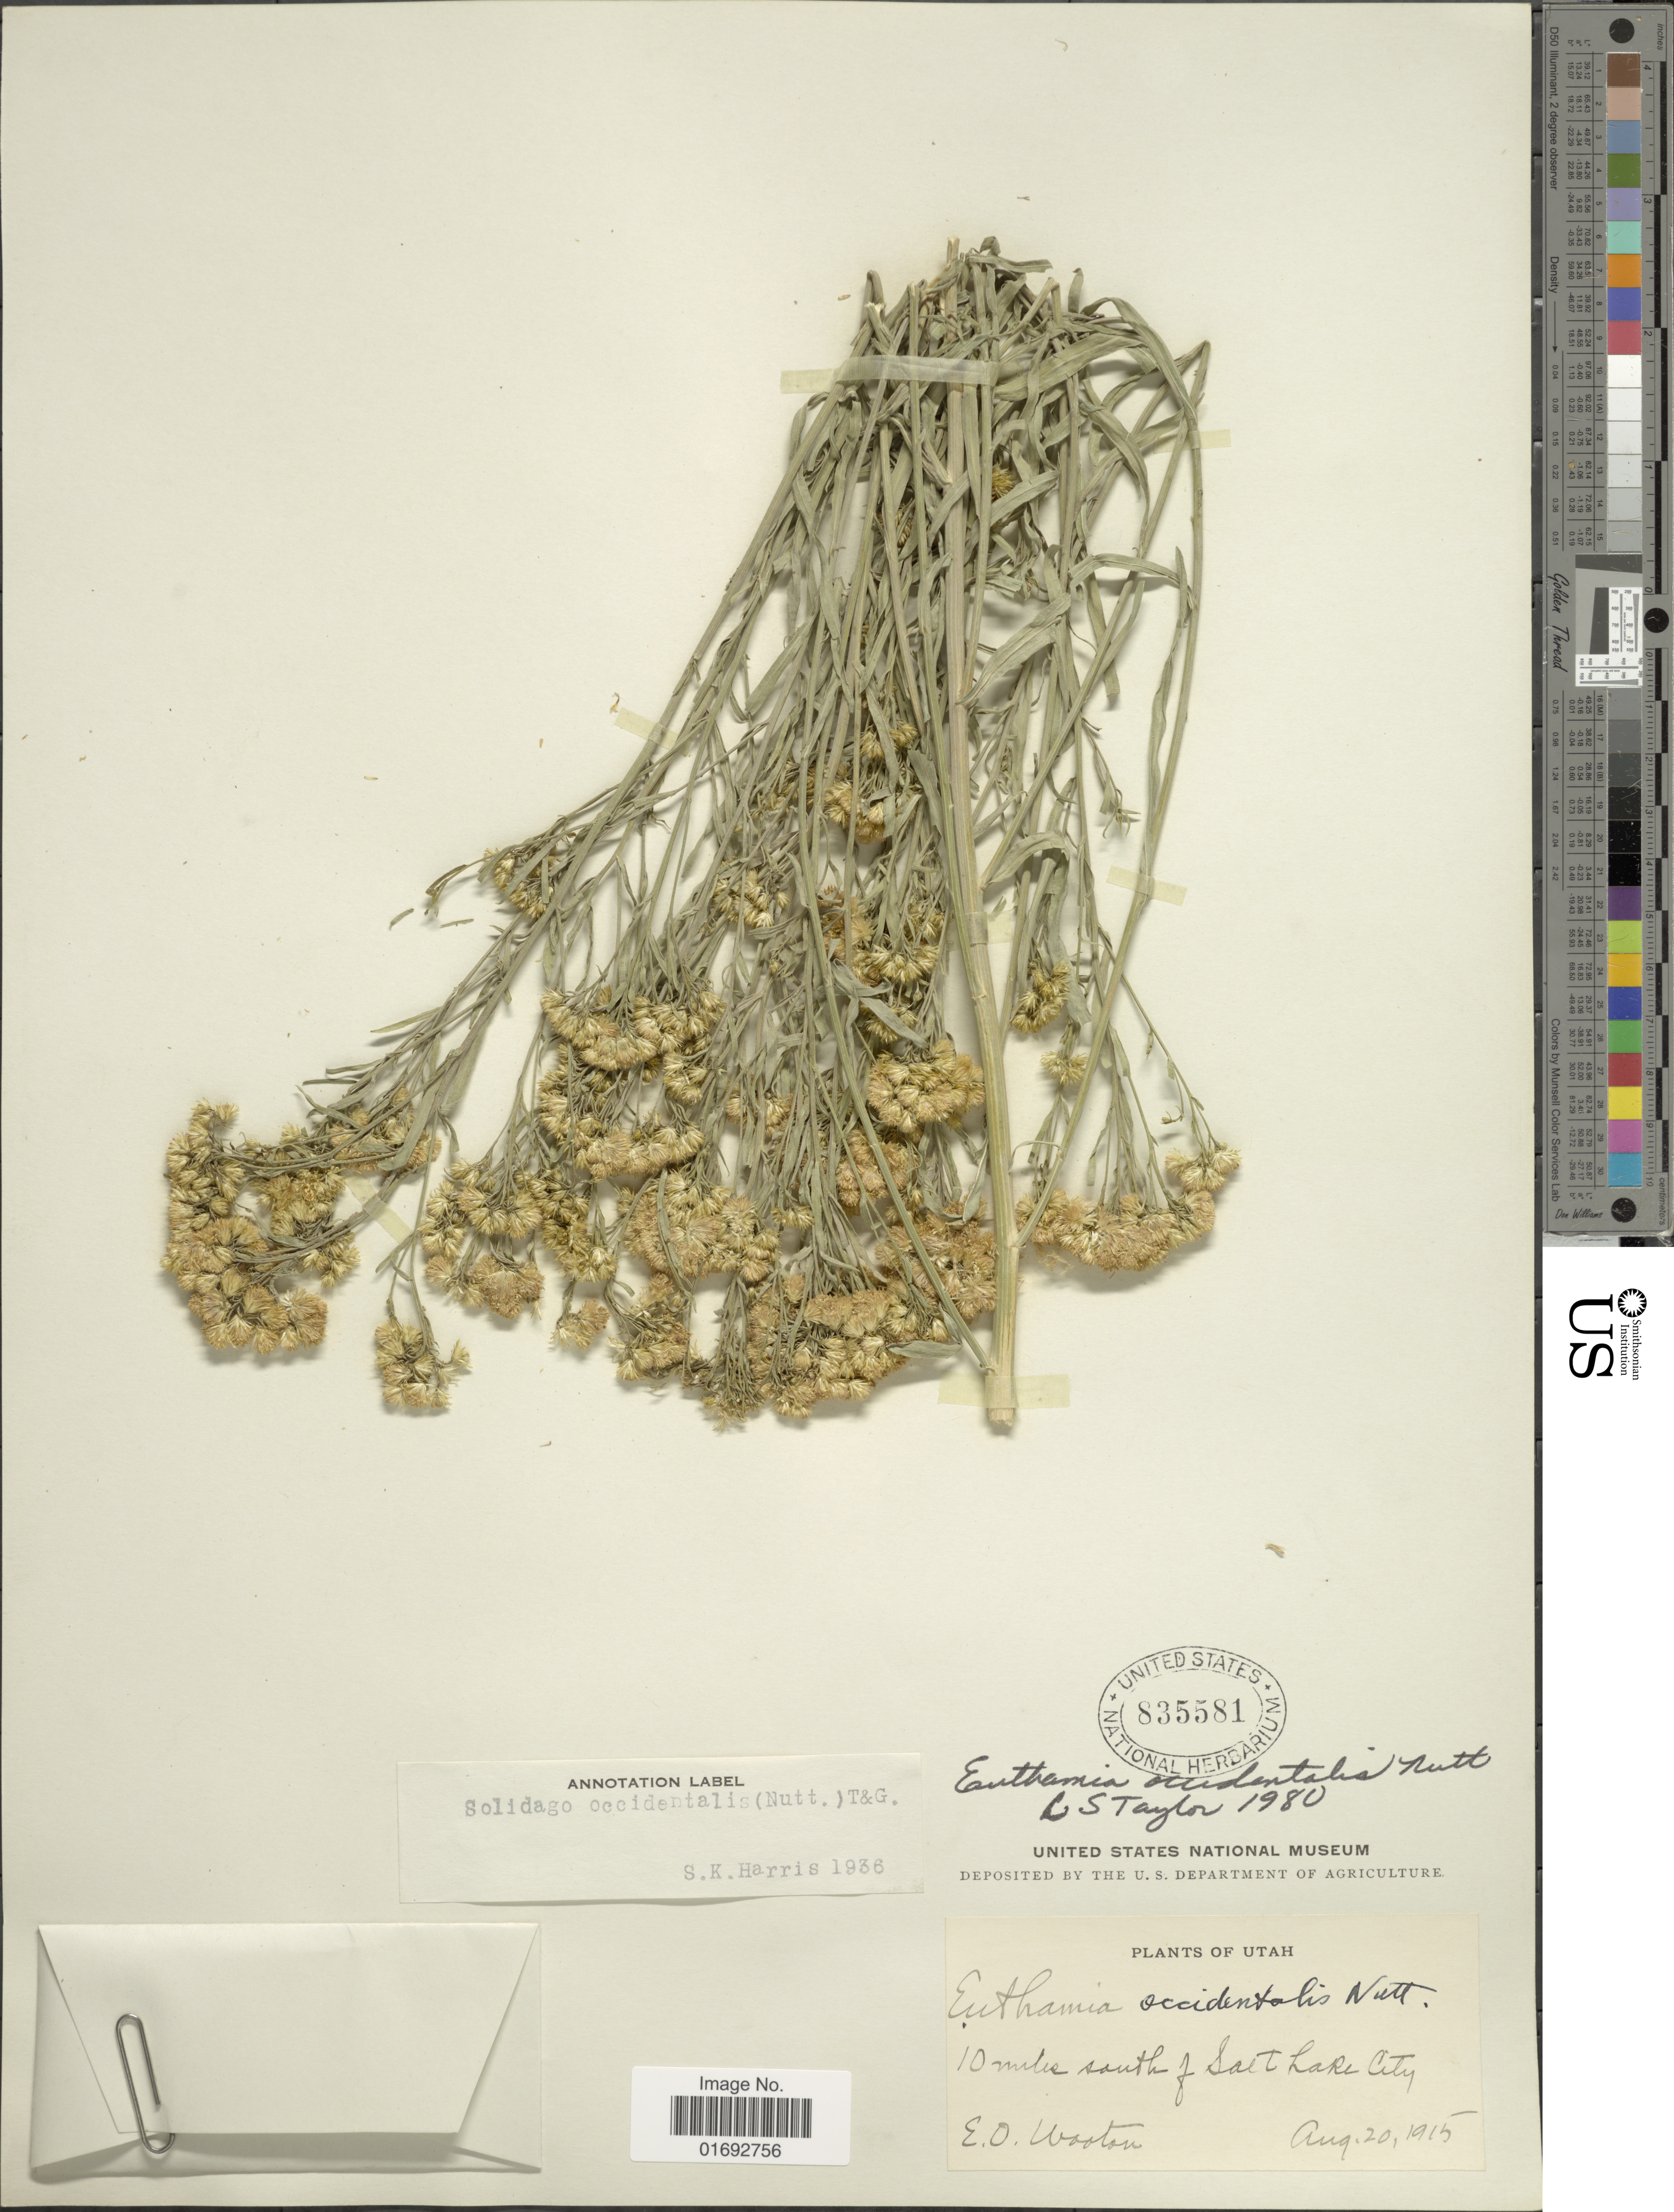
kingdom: Plantae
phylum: Tracheophyta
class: Magnoliopsida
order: Asterales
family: Asteraceae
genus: Euthamia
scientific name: Euthamia occidentalis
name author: Nutt.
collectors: E. O. Wooton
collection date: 1915-08-20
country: United States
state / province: Utah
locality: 10 miles south of Salt Lake City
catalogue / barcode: US 835581